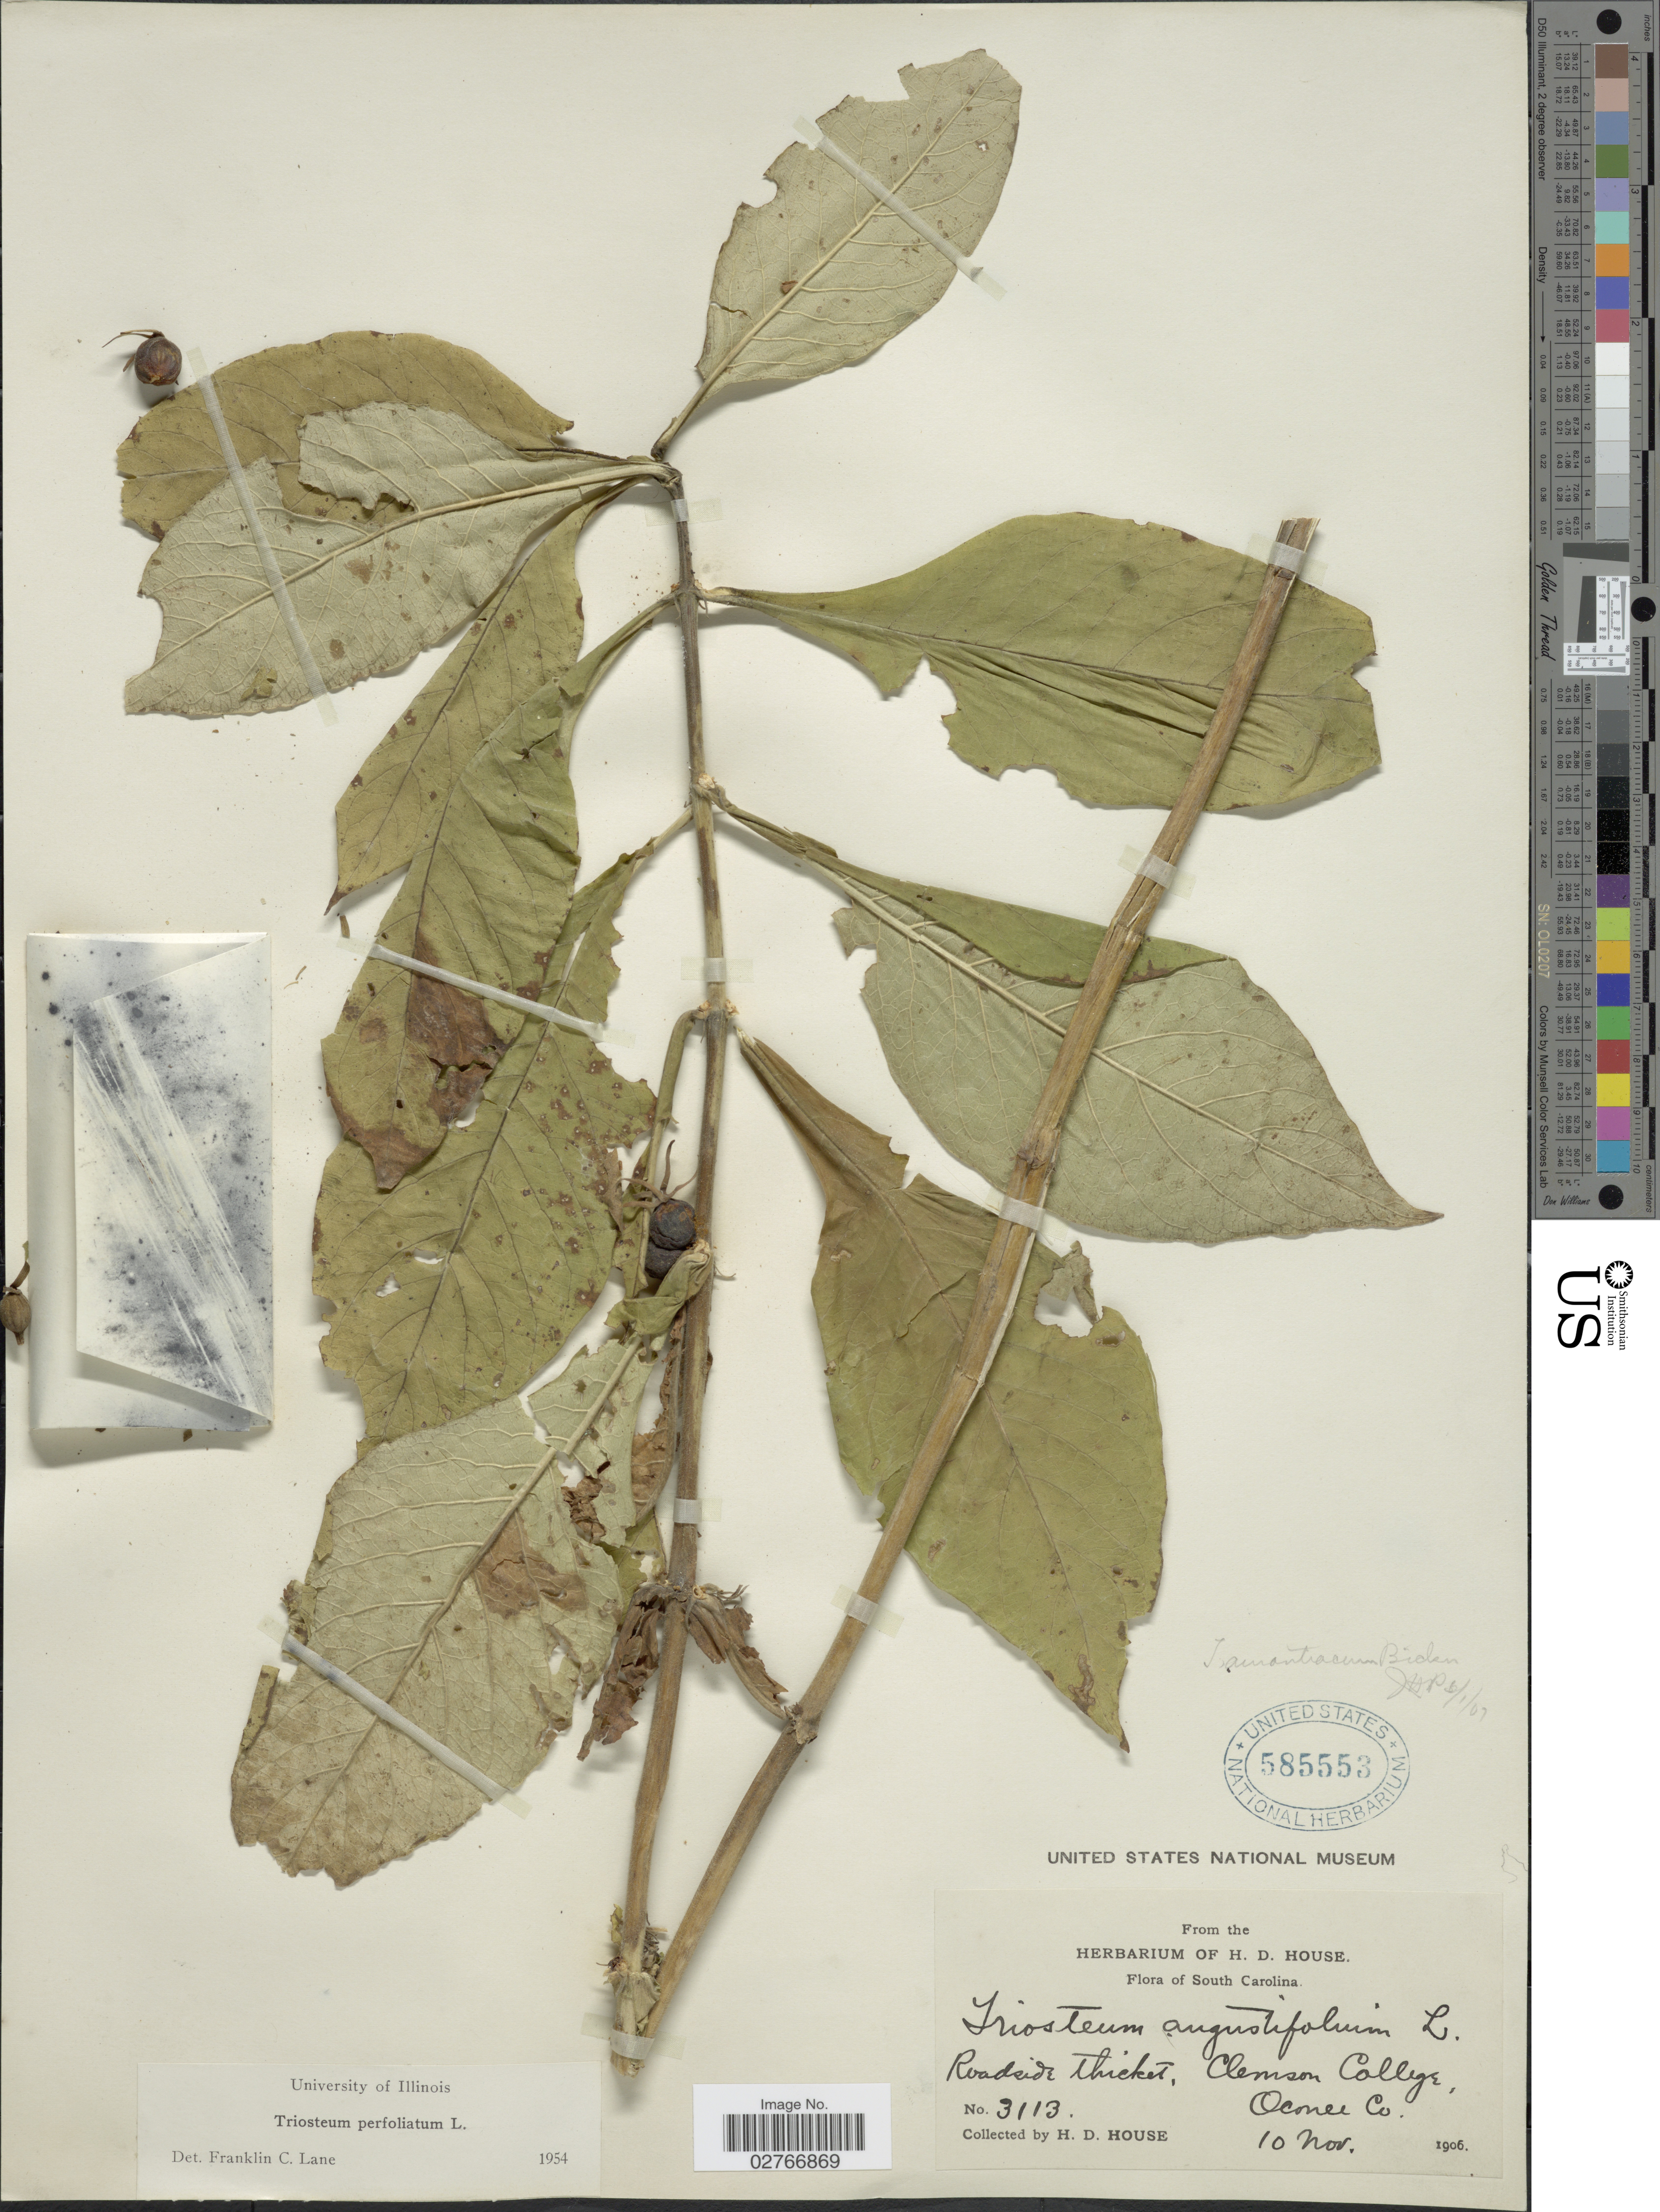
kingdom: Plantae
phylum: Tracheophyta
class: Magnoliopsida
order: Dipsacales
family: Caprifoliaceae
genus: Triosteum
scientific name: Triosteum perfoliatum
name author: L.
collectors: H. D. House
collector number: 3113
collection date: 1906-11-10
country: United States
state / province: South Carolina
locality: Clemson College, Oconee Co.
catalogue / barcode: US 585553